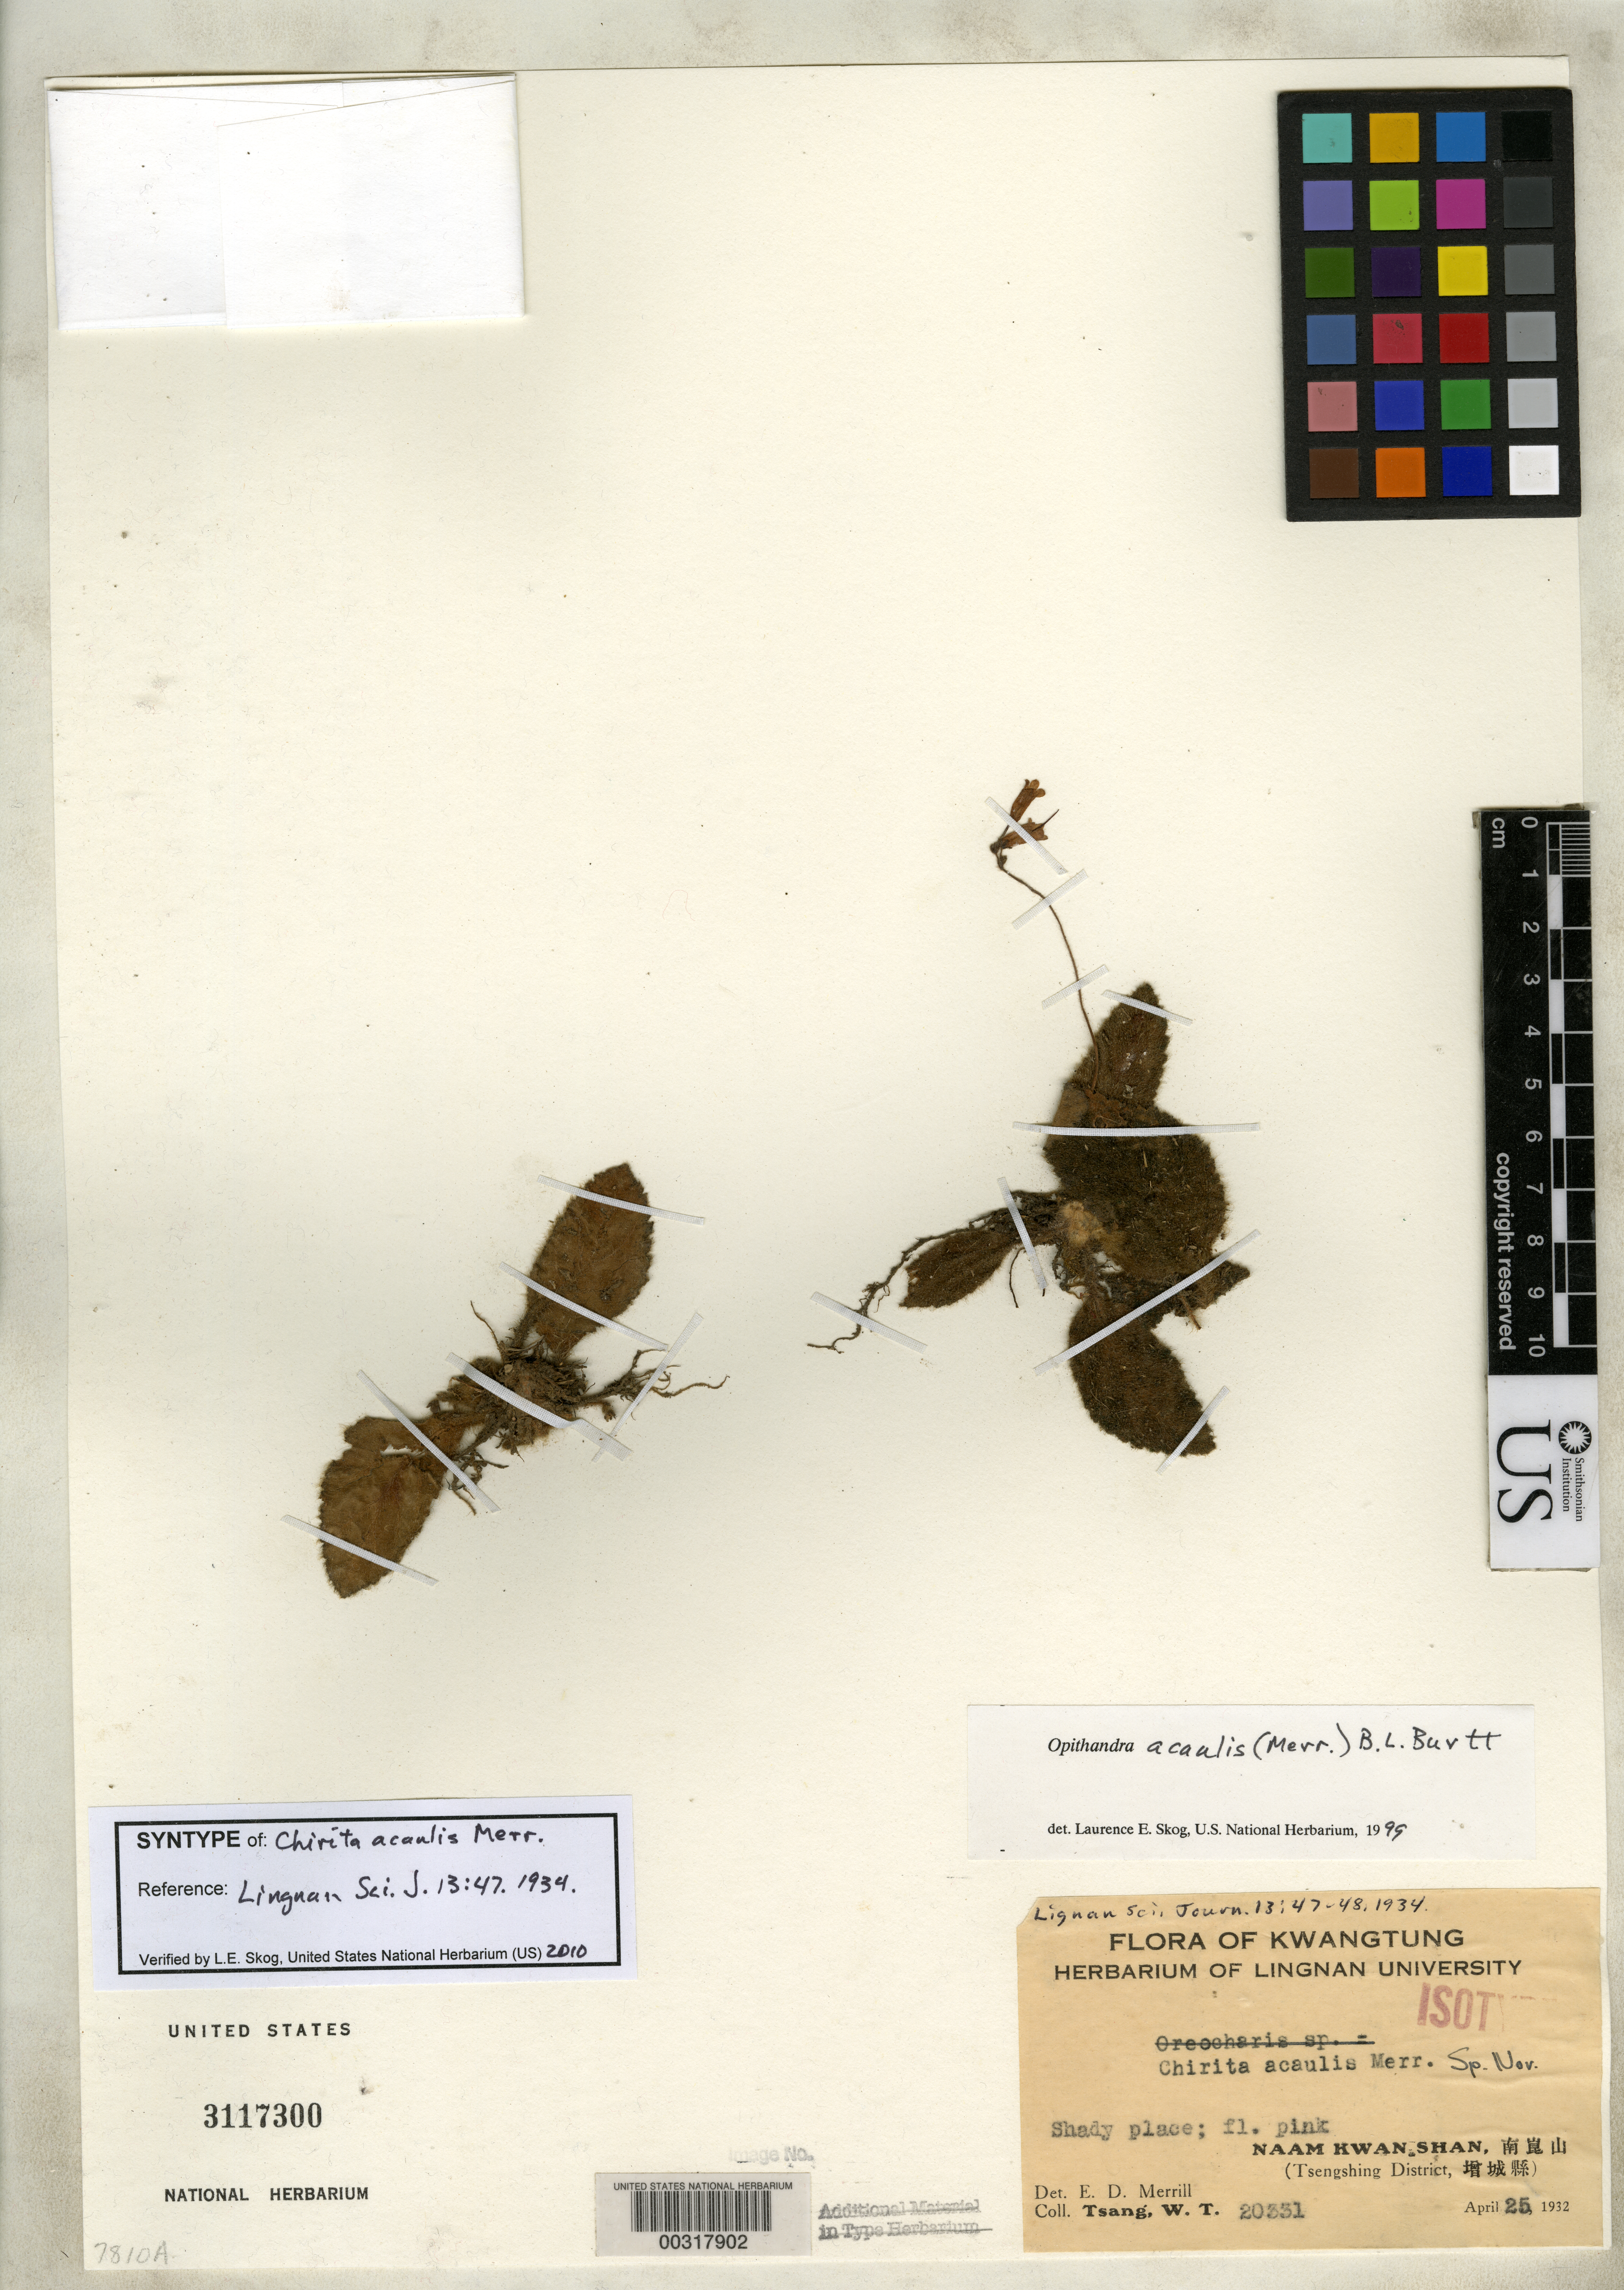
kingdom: Plantae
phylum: Tracheophyta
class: Magnoliopsida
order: Lamiales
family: Gesneriaceae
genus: Chirita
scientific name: Chirita acaulis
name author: Merr.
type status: Isosyntype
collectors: W. T. Tsang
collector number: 20331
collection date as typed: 25 Apr 1932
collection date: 1932-04-25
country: China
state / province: Guangdong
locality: Naam Kwan Shan, Tsengshing District.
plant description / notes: Although article states that [holo]types are deposited at NYBG, a second collection (Tsang 20179, 10 Apr 1932) cited in protologue of this species arguably makes both collections syntypes.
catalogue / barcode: US 3117300